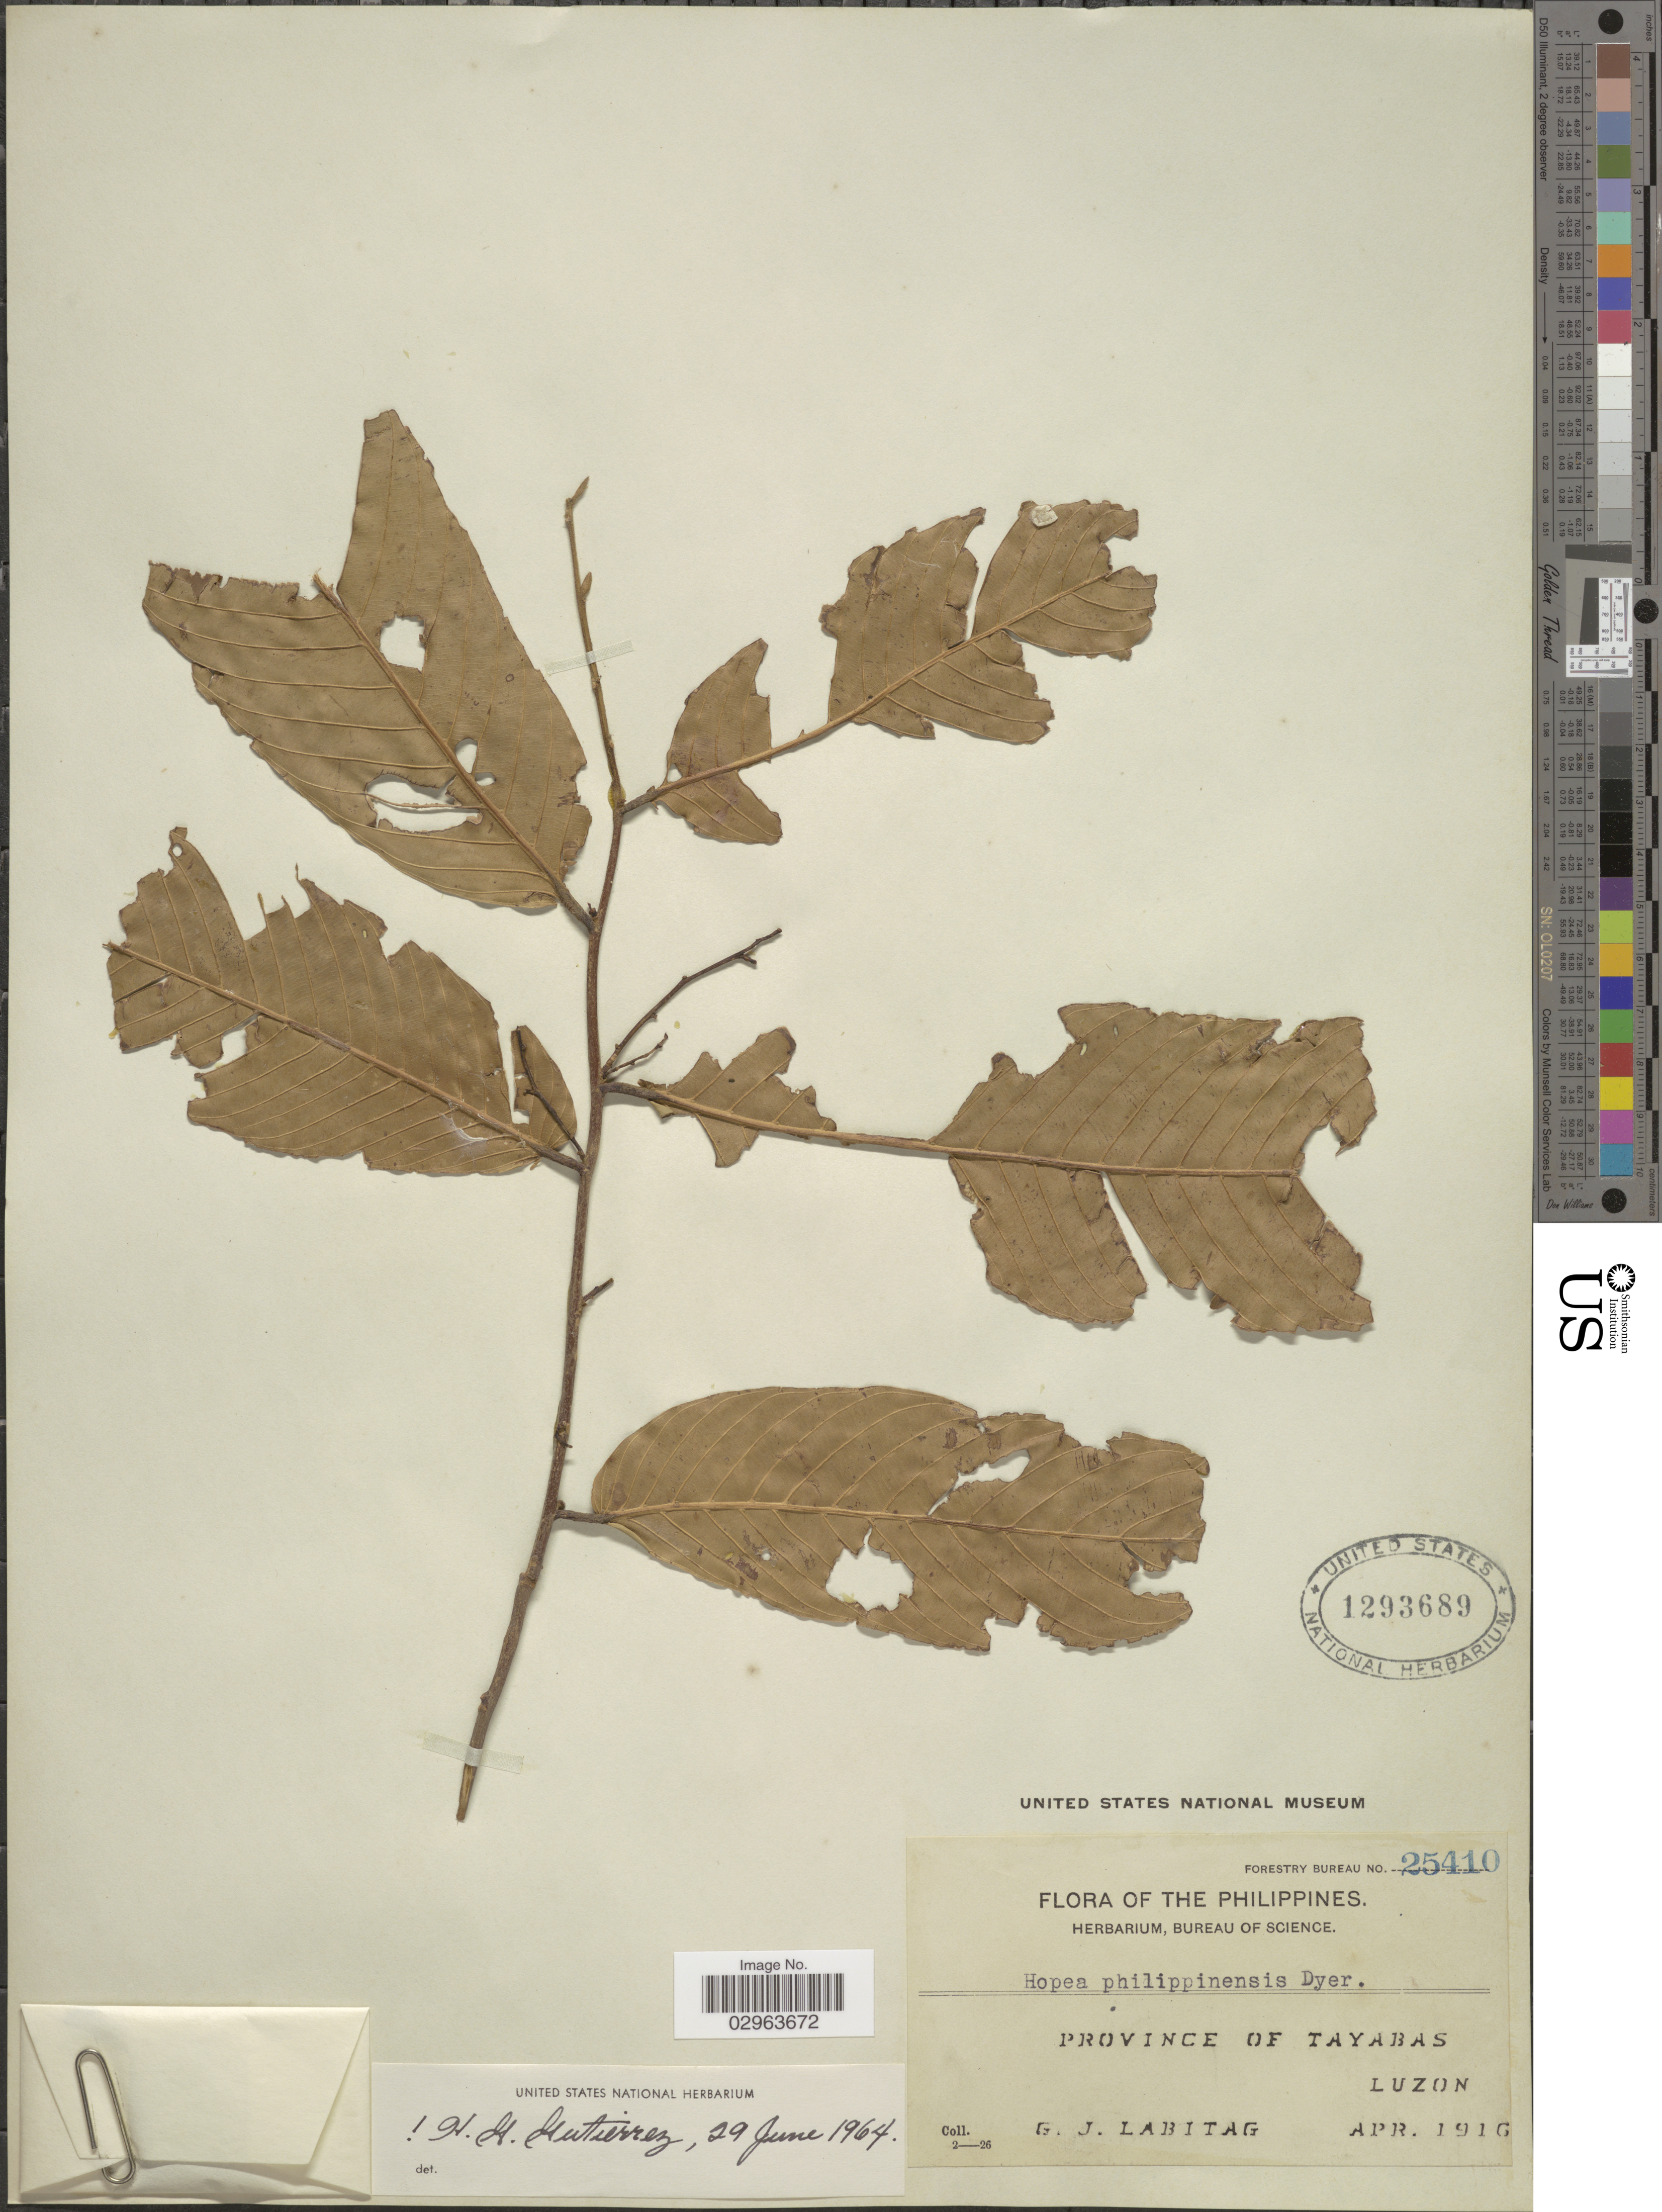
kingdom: Plantae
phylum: Tracheophyta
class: Magnoliopsida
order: Malvales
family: Dipterocarpaceae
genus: Hopea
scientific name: Hopea philippinensis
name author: Dyer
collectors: G. Labitag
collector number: Forestry Bureau 25410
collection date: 1916-04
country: Philippines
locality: Province of Tayabas. Luzon.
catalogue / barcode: US 1293689